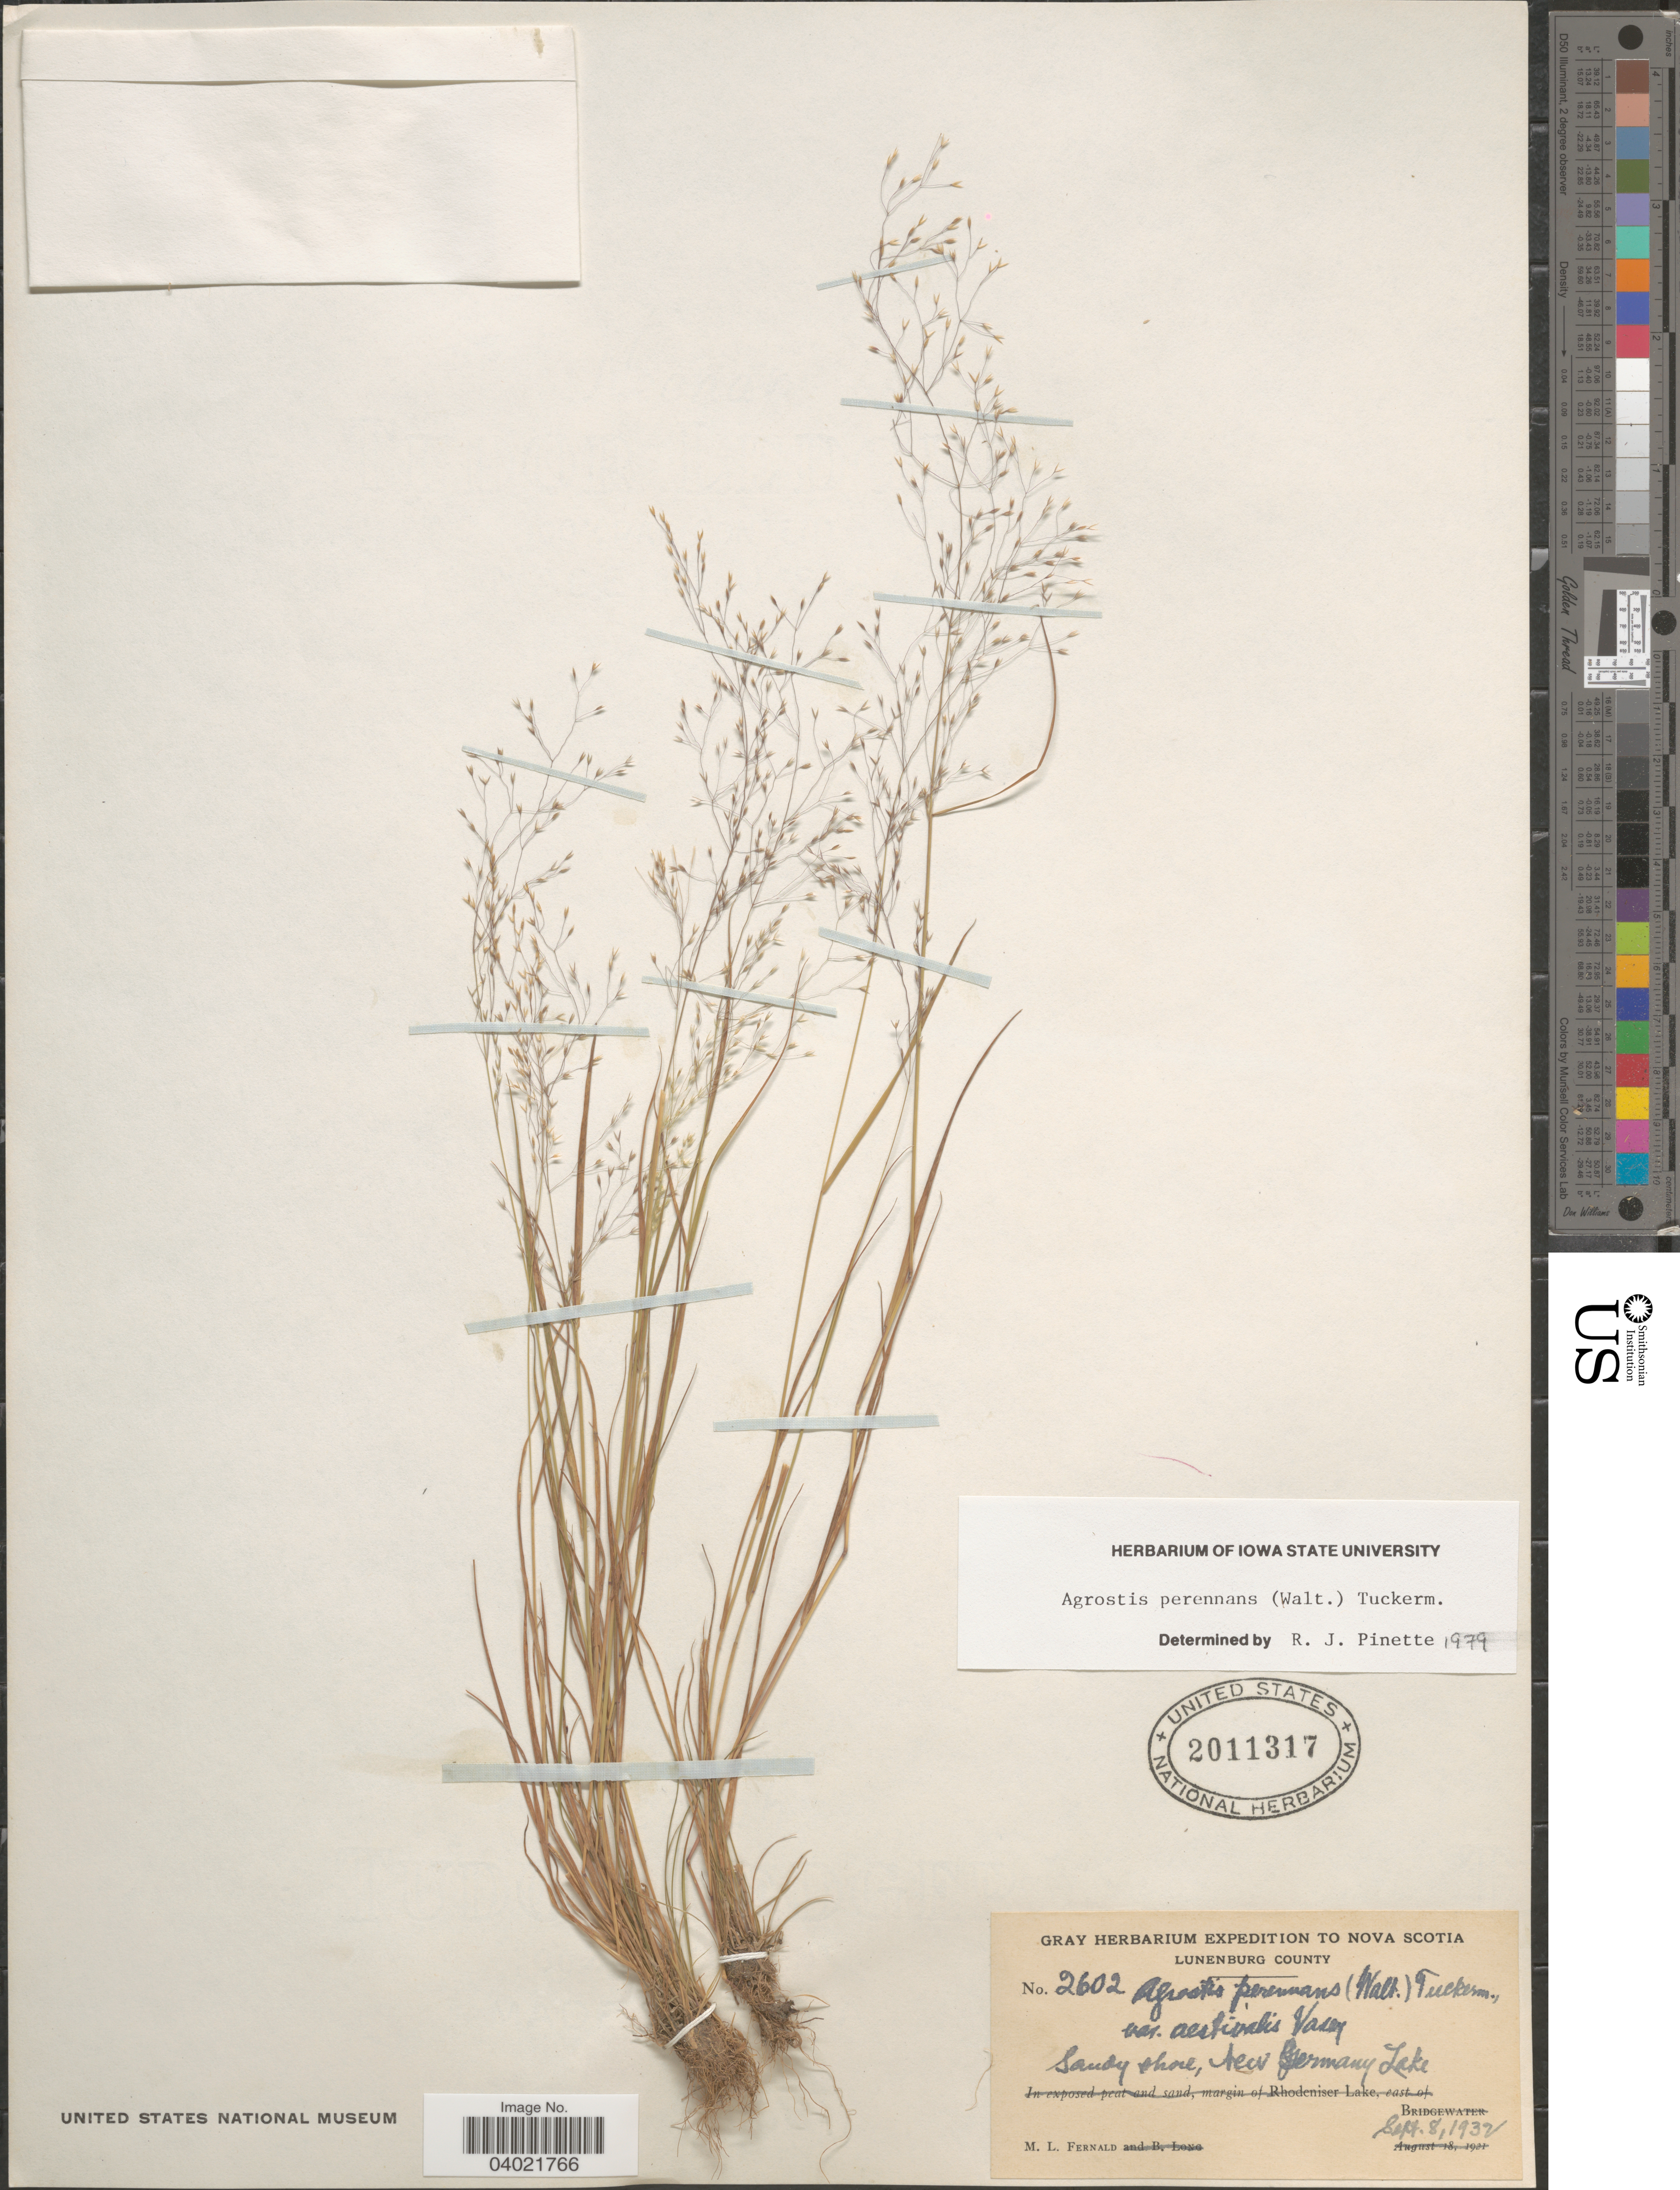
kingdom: Plantae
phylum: Tracheophyta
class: Liliopsida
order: Poales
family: Poaceae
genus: Agrostis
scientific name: Agrostis perennans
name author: (Walter) Tuck.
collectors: M. L. Fernald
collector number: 2602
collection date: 1932-09-08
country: Canada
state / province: Nova Scotia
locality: Lunenburg County. Sandy shore, New Germany Lake.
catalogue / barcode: US 2011317